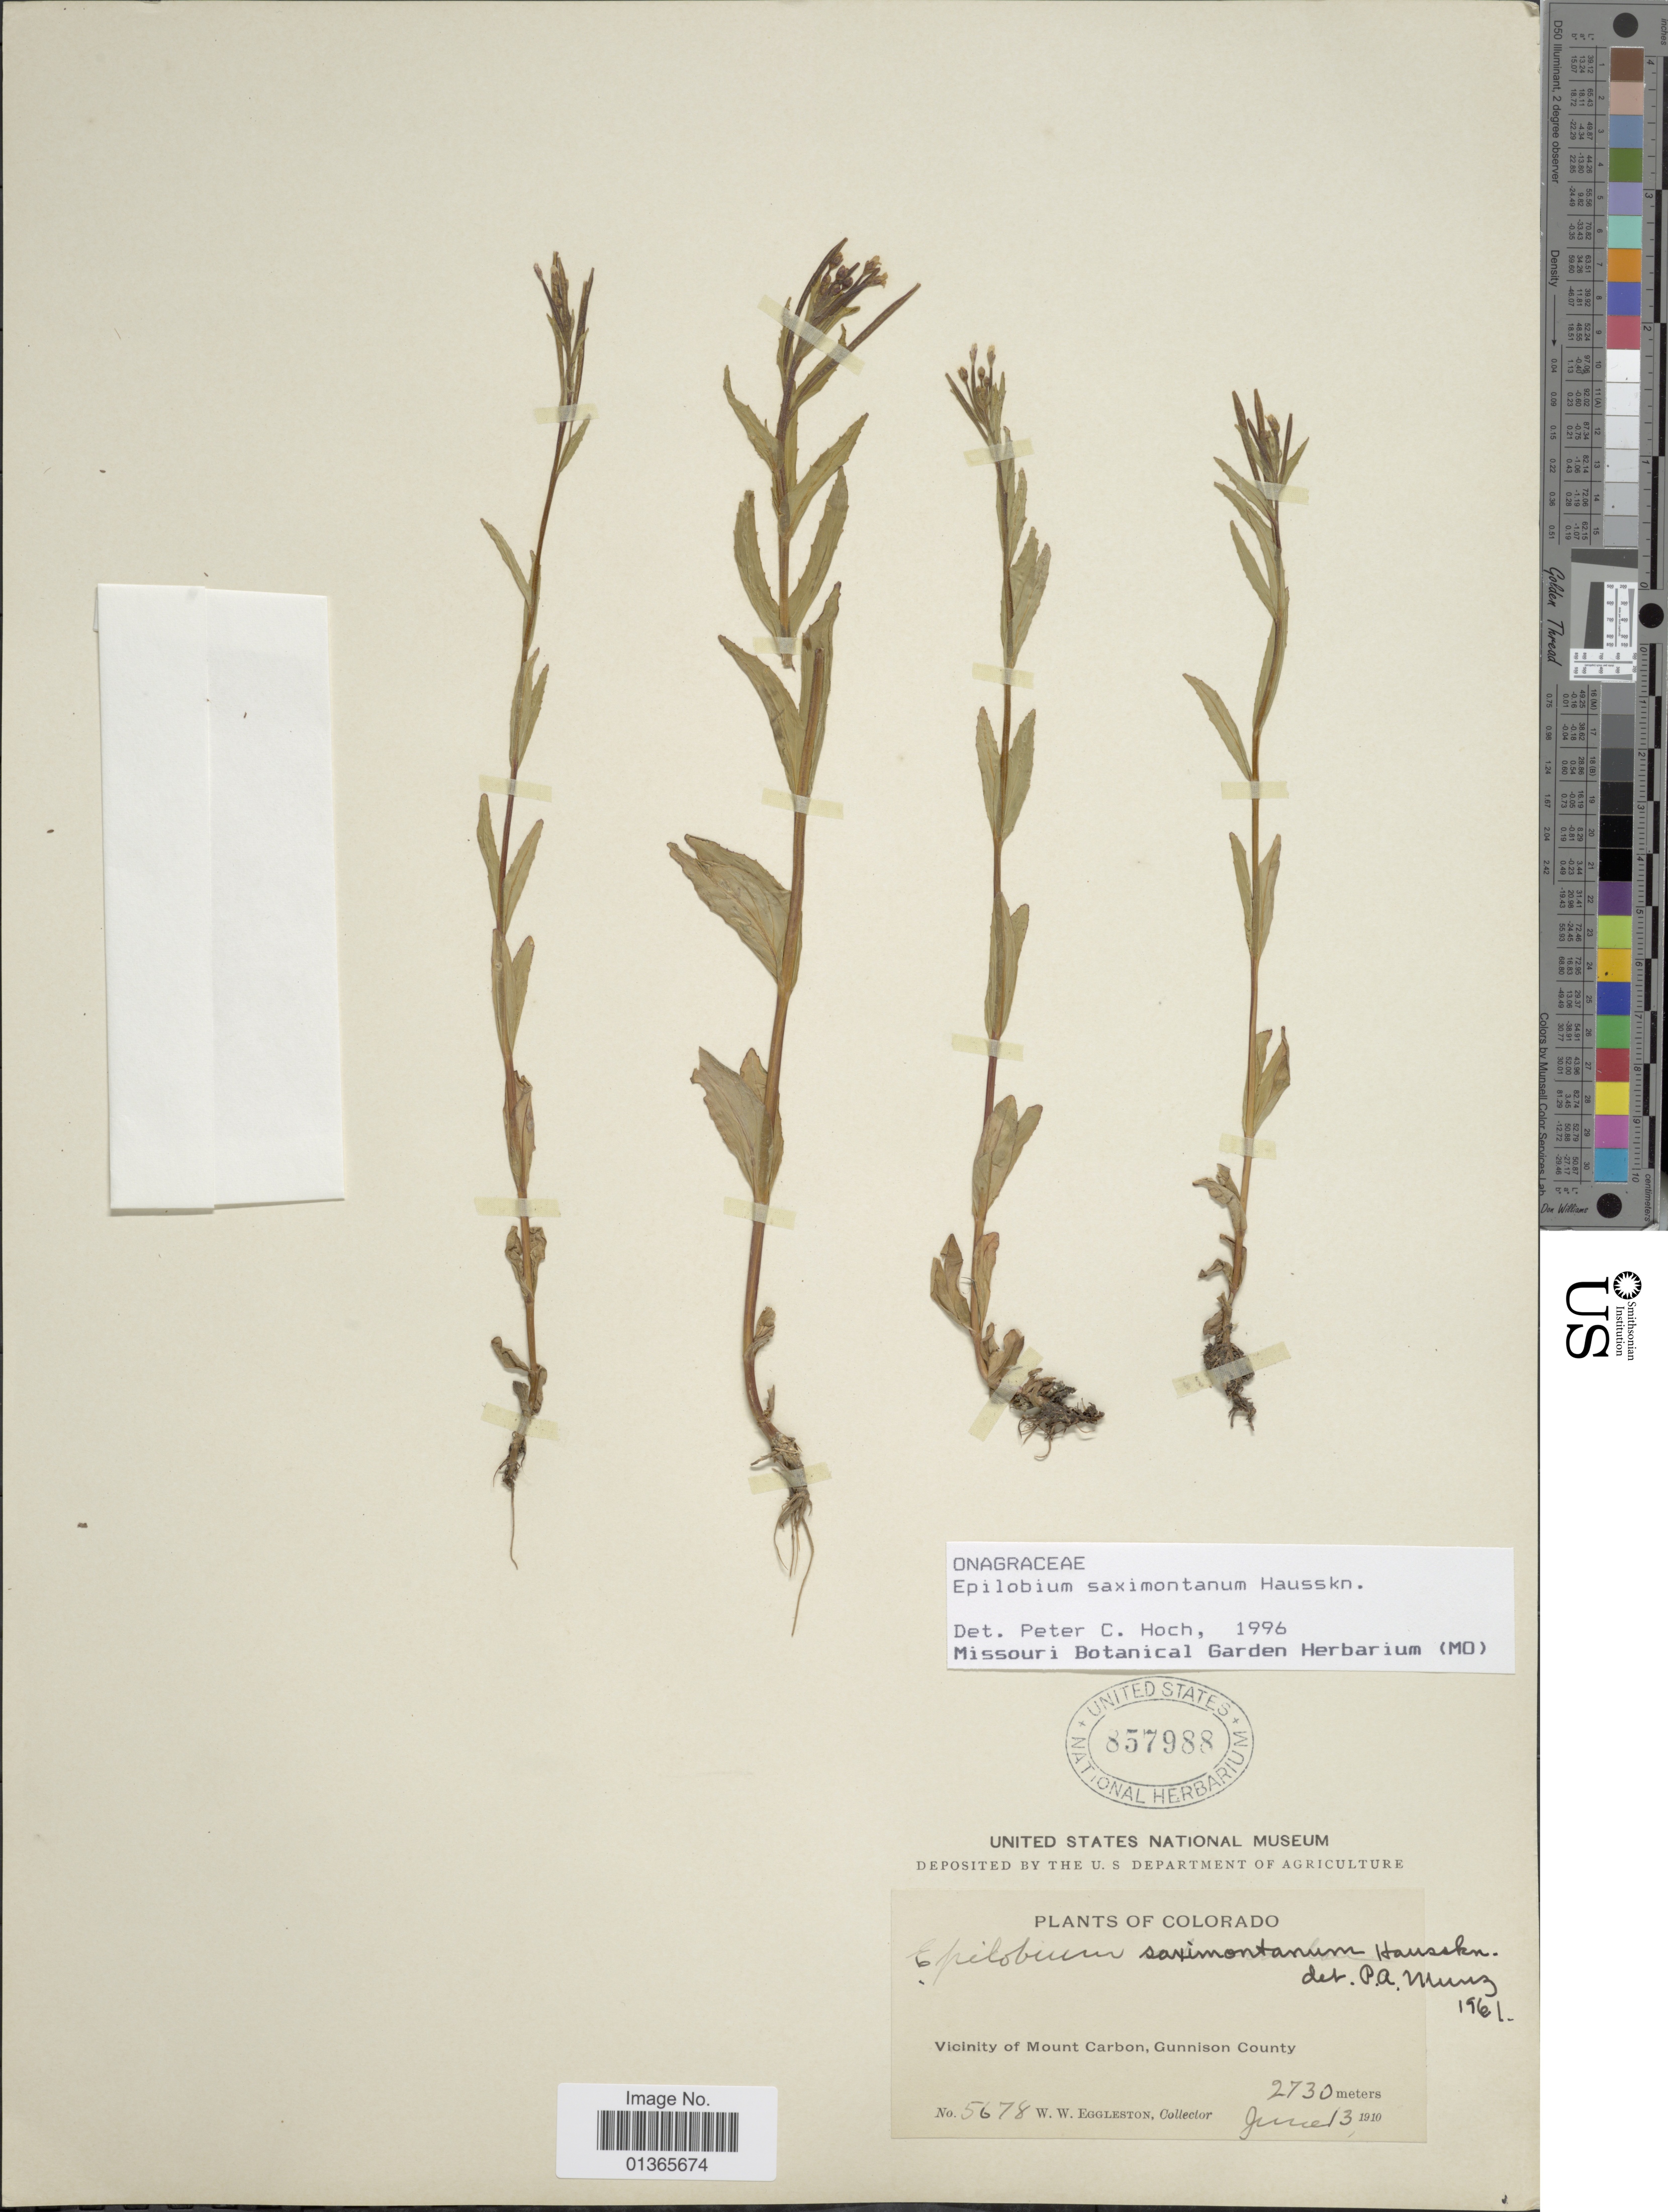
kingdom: Plantae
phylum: Tracheophyta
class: Magnoliopsida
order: Myrtales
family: Onagraceae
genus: Epilobium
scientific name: Epilobium saximontanum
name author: Hausskn.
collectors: W. W. Eggleston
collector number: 5678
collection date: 1910-06-13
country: United States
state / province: Colorado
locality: Vicinity of Mount Carbon, Gunnison County.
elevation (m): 2730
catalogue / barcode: US 857988